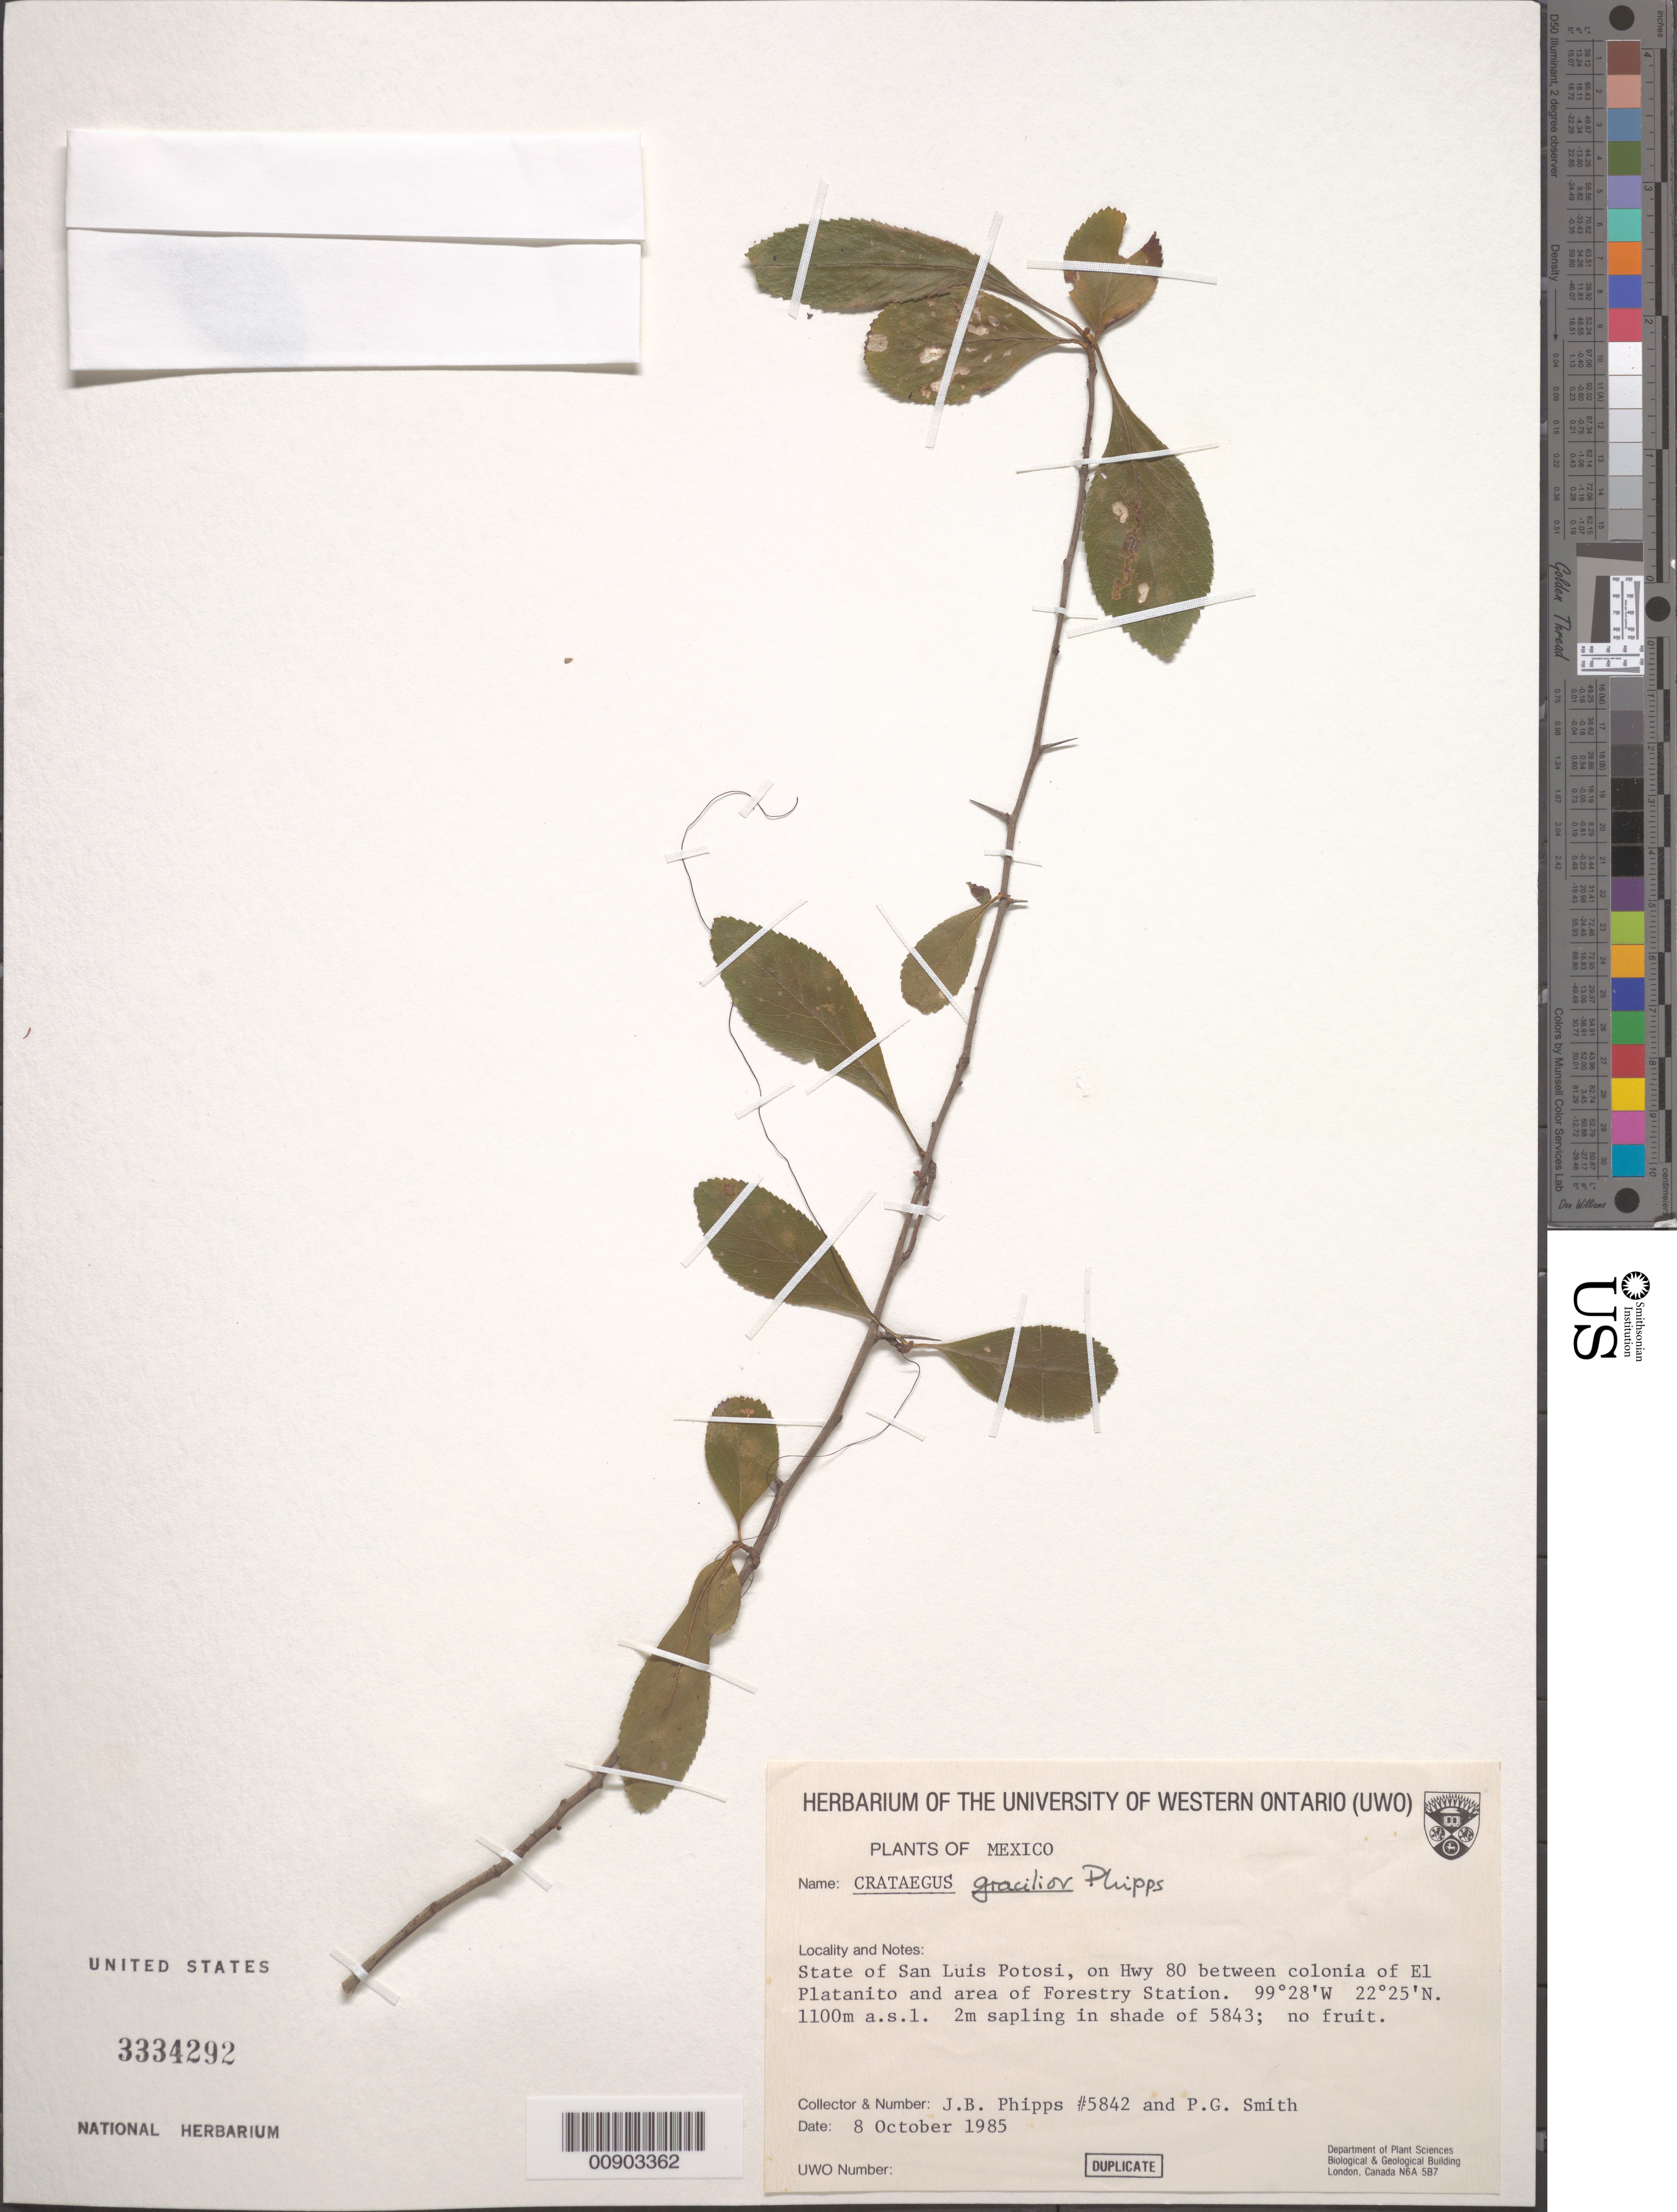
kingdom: Plantae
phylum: Tracheophyta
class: Magnoliopsida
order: Rosales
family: Rosaceae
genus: Crataegus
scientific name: Crataegus gracilior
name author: J.B. Phipps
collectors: J. Phipps & P. Smith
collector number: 5842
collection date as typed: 08 Oct 1985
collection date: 1985-10-08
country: Mexico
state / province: San Luis Potosí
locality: San Luis Potosí. On Hwy. 80 between Colonia of El Platanito and area of Forestry Station.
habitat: In shade of 5843.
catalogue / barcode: US 3334292